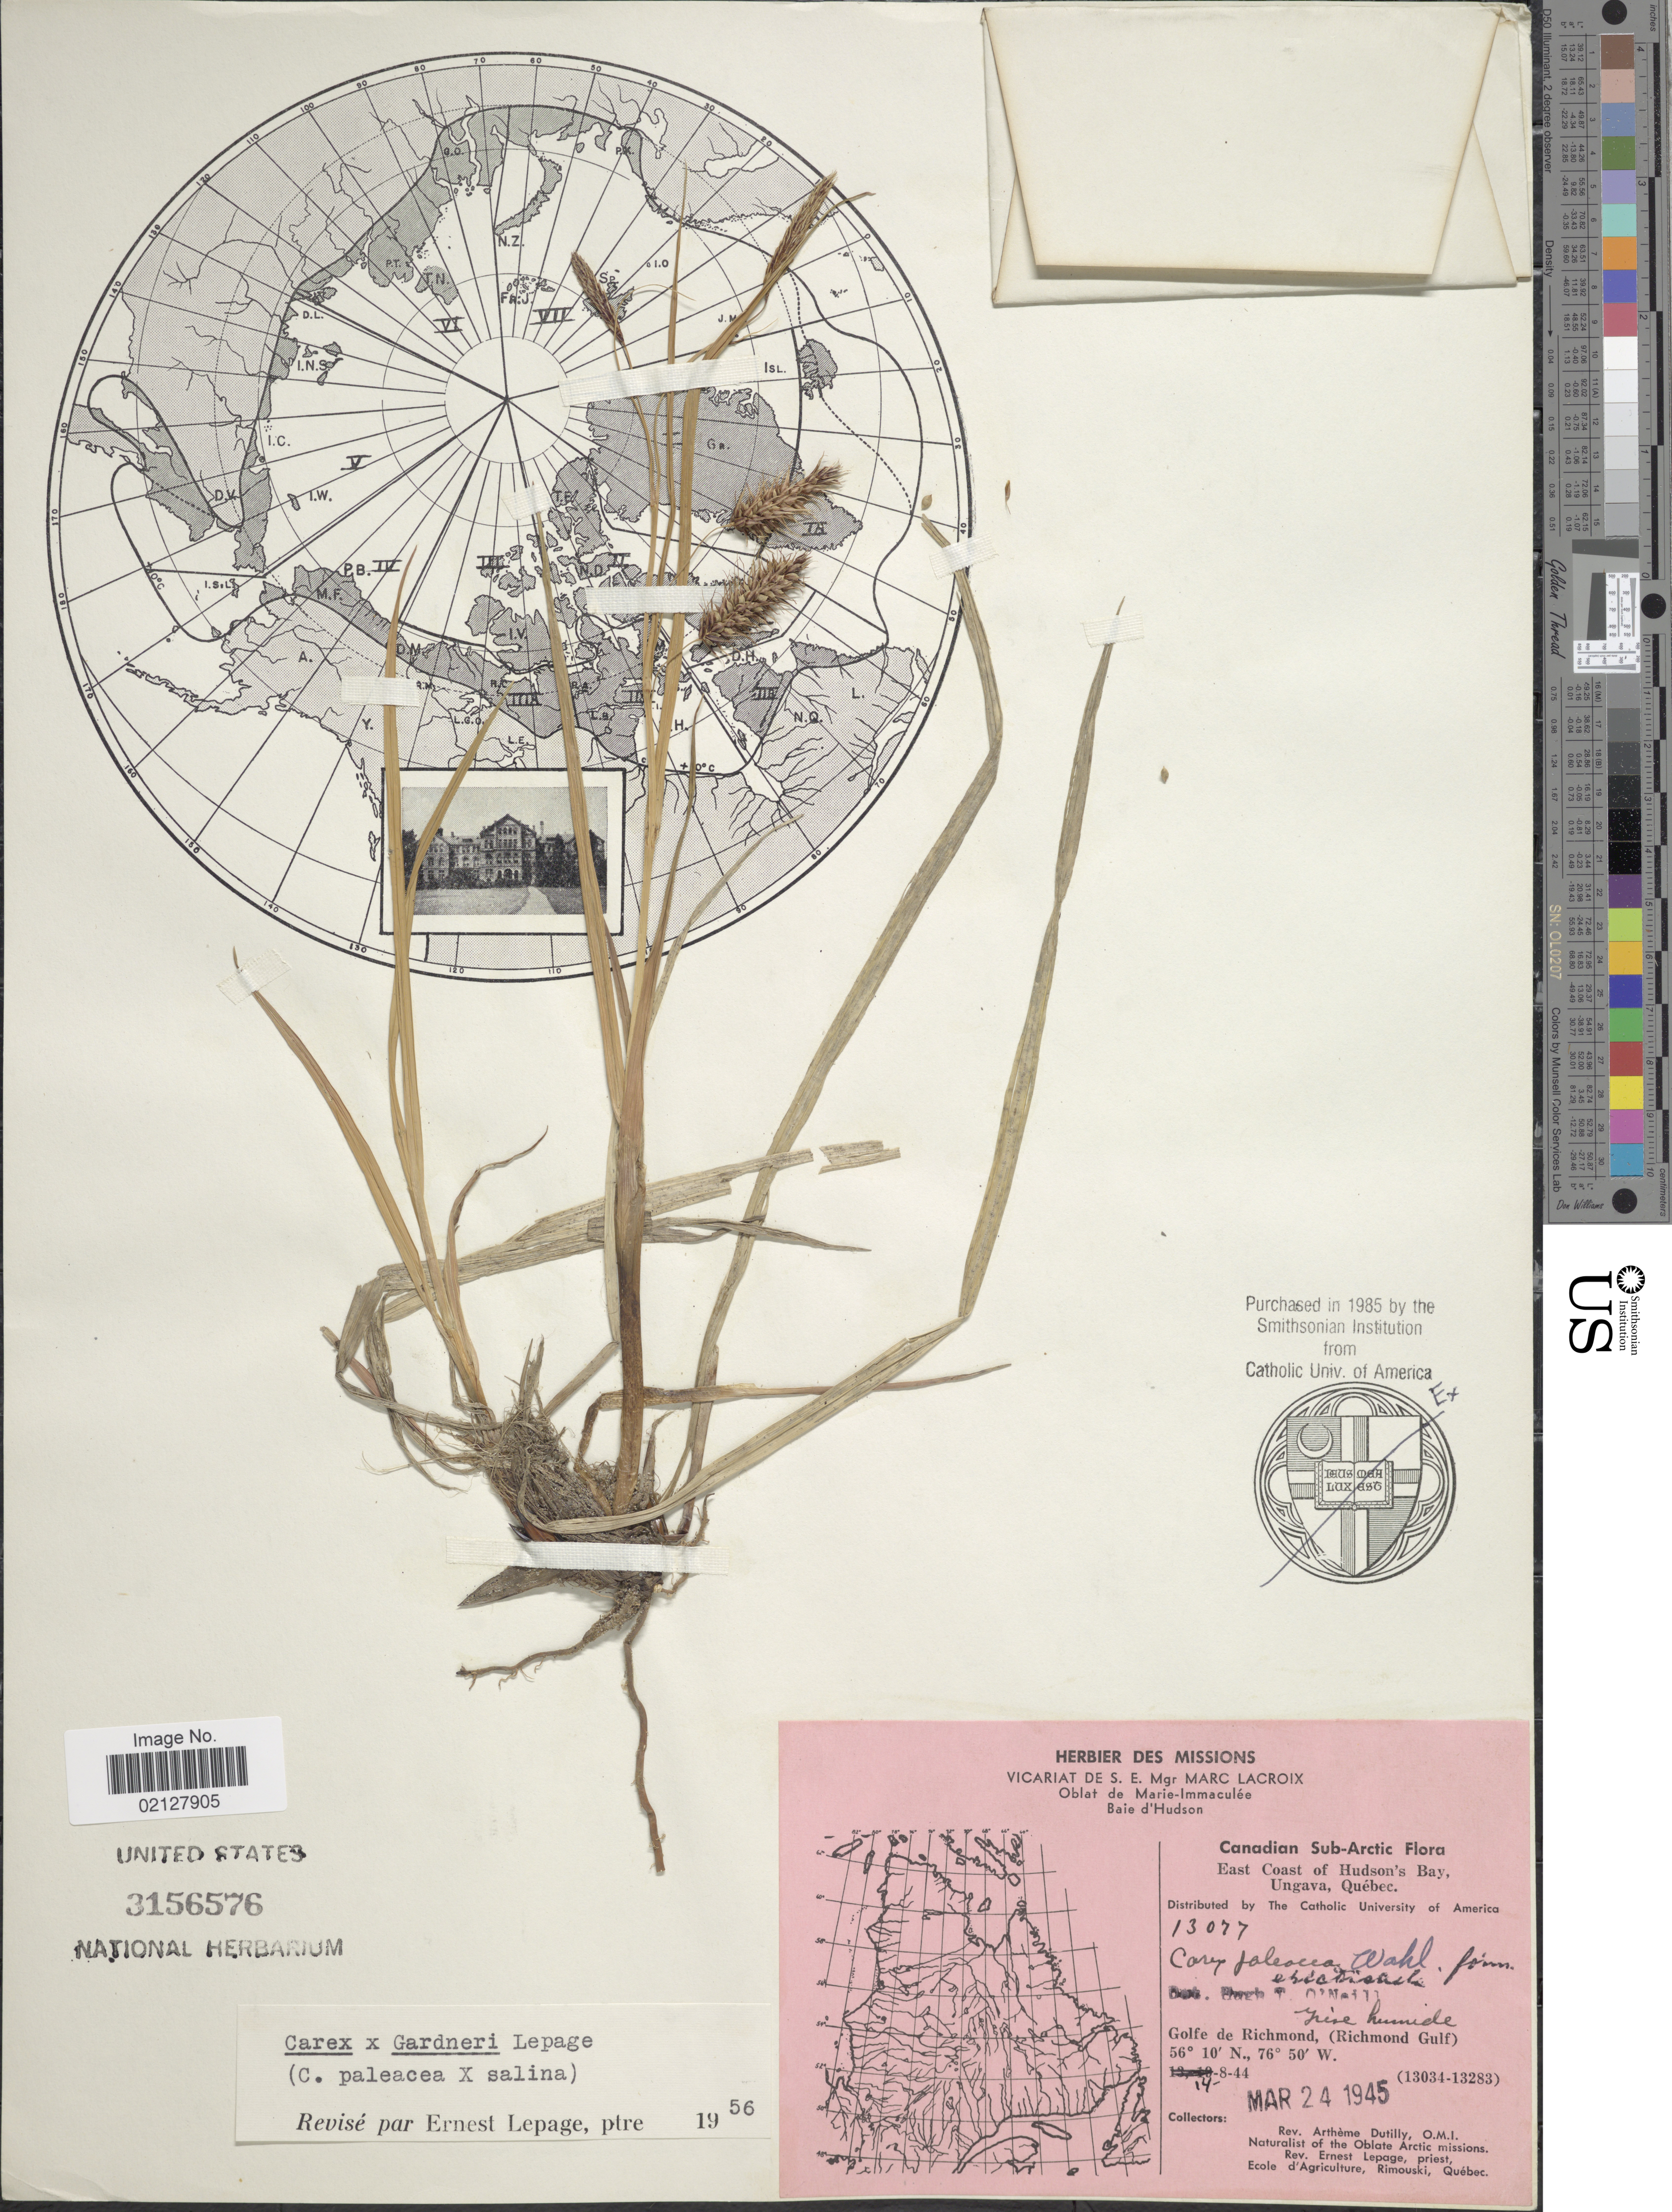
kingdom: Plantae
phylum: Tracheophyta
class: Liliopsida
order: Poales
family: Cyperaceae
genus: Carex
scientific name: Carex paleacea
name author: Schreb. ex Wahlenb.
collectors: A. Dutilly & E. Lepage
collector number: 13077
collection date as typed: Transcribed d/m/y: 14/8/44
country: Canada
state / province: Quebec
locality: East Coast of Hudson's Bay, Ungava. Golfe de Richmond, (Richmond Gulf)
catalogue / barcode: US 3156576